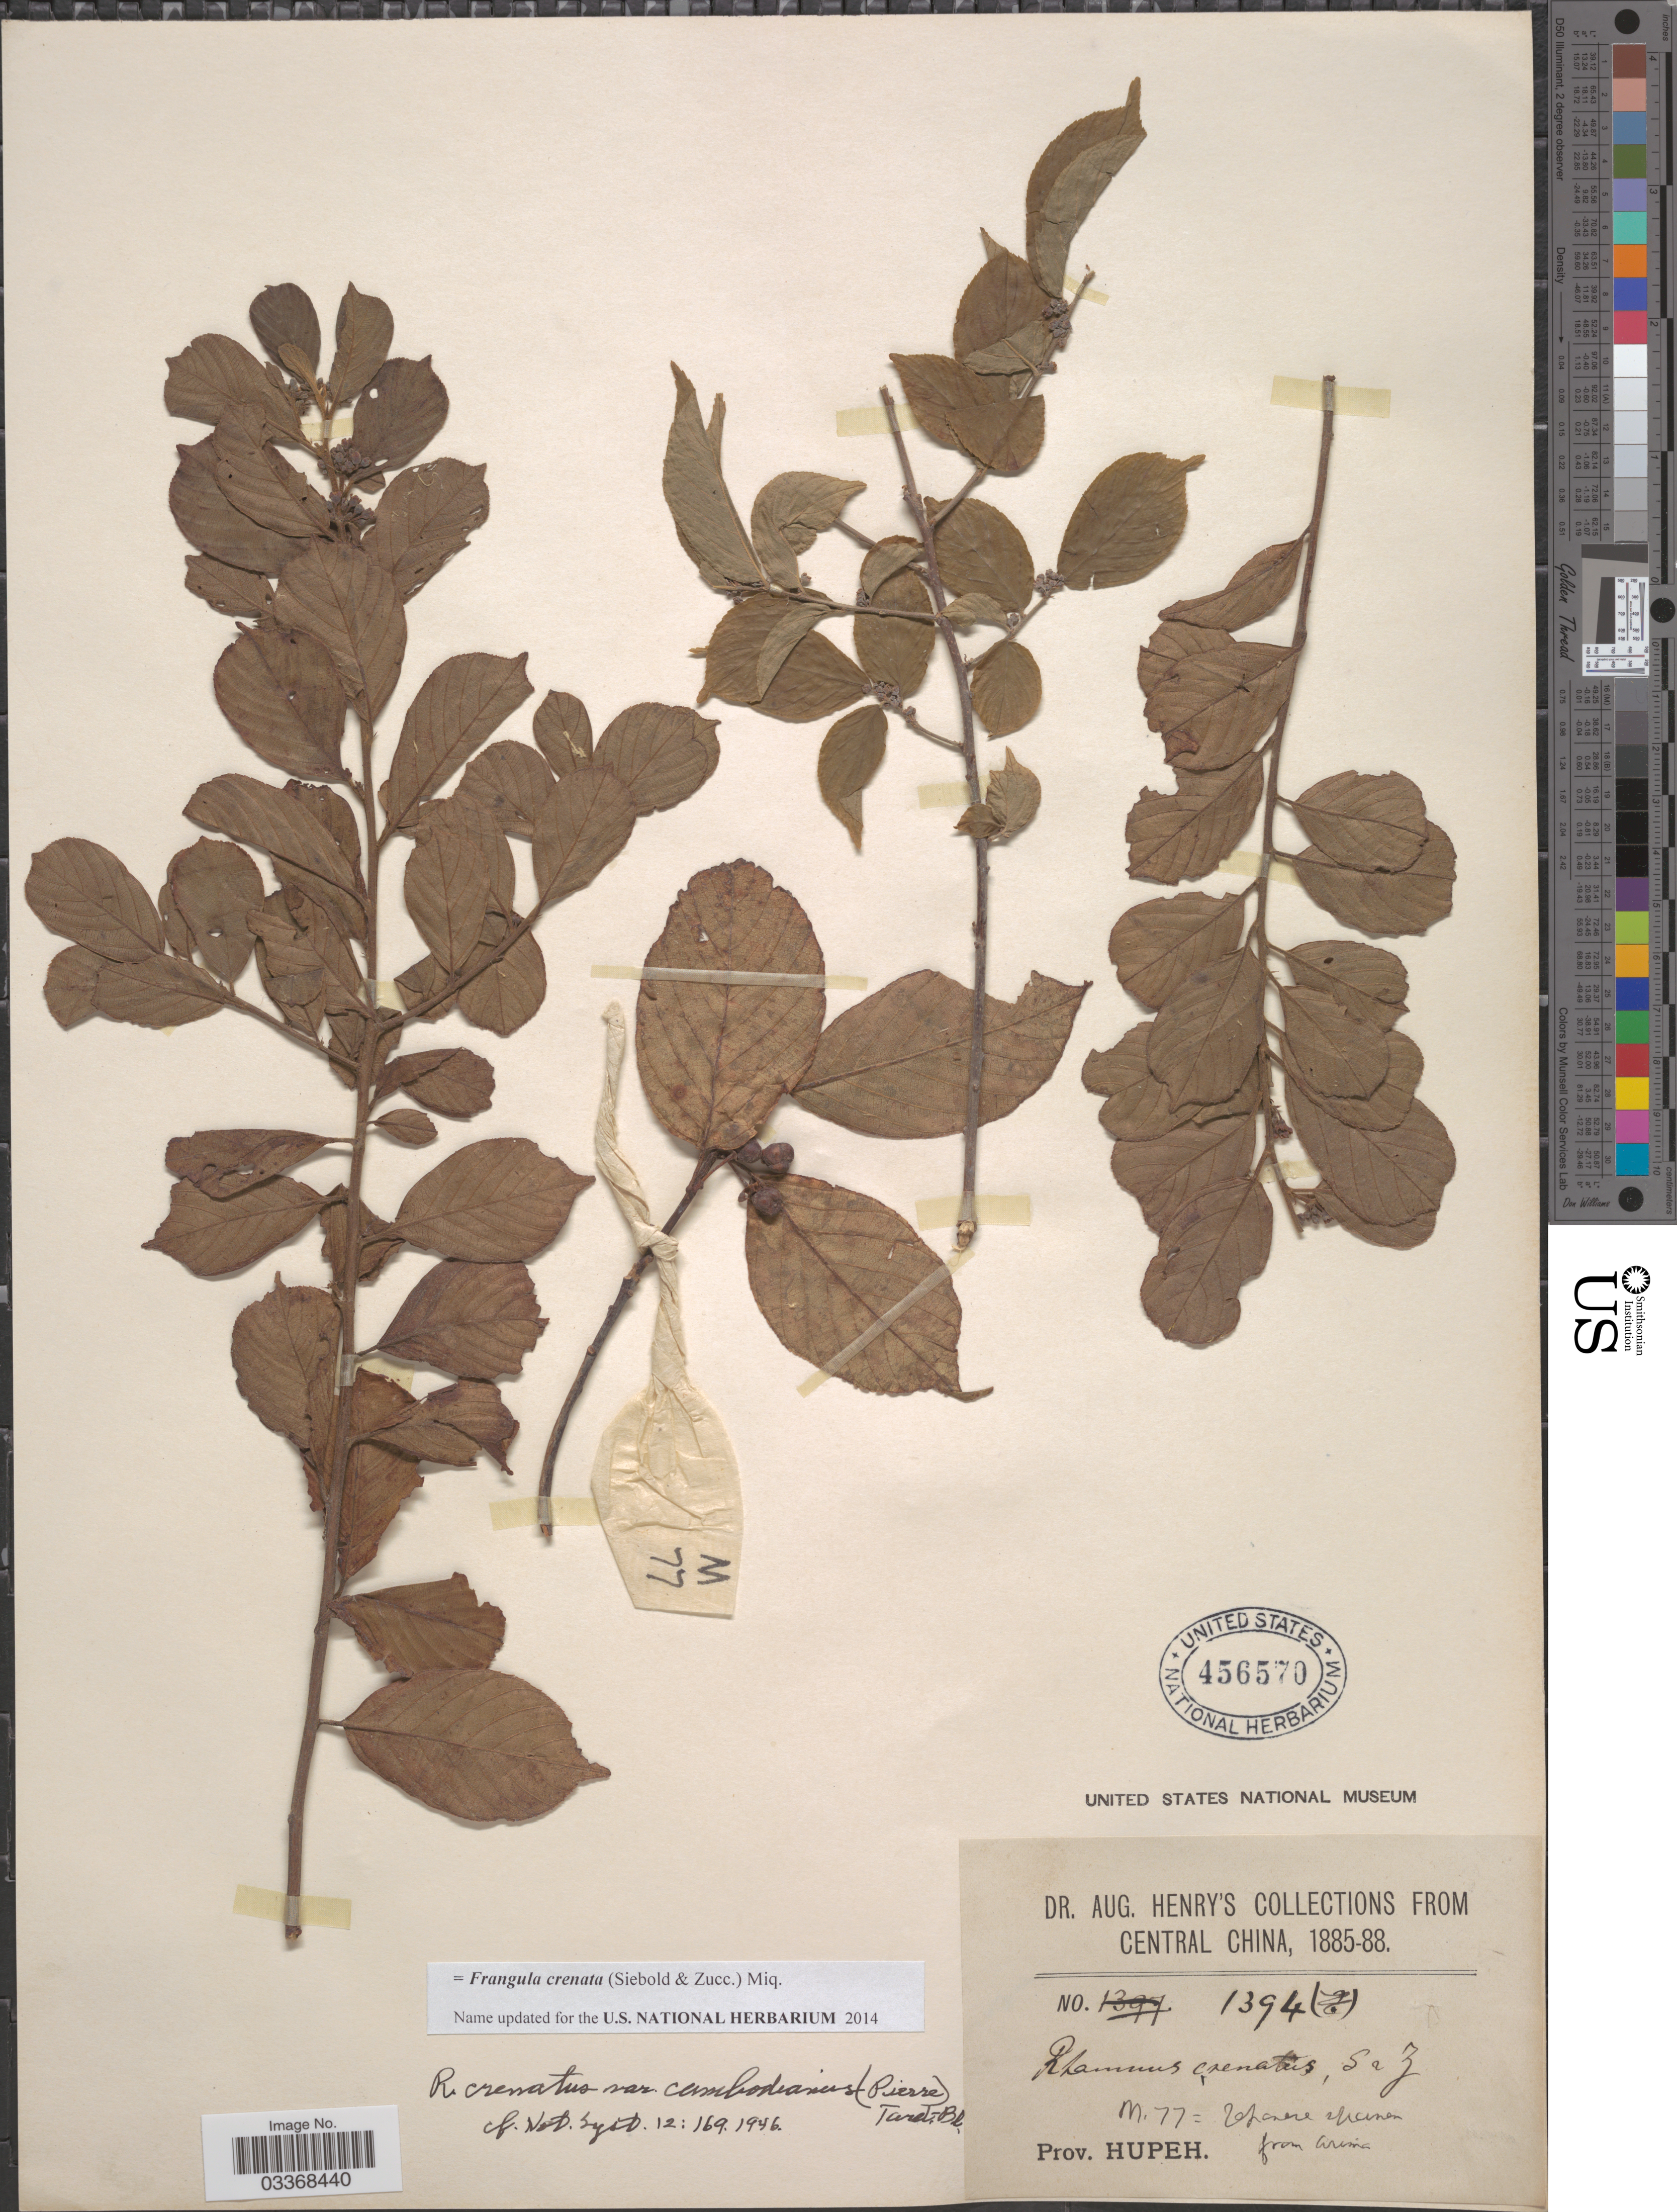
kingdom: Plantae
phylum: Tracheophyta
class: Magnoliopsida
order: Rosales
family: Rhamnaceae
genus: Frangula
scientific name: Frangula crenata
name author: (Siebold & Zucc.) Miq.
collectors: A. Henry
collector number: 1394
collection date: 1885/1888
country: China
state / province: Hubei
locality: Central China. Prov. Hupeh.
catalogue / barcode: US 456570